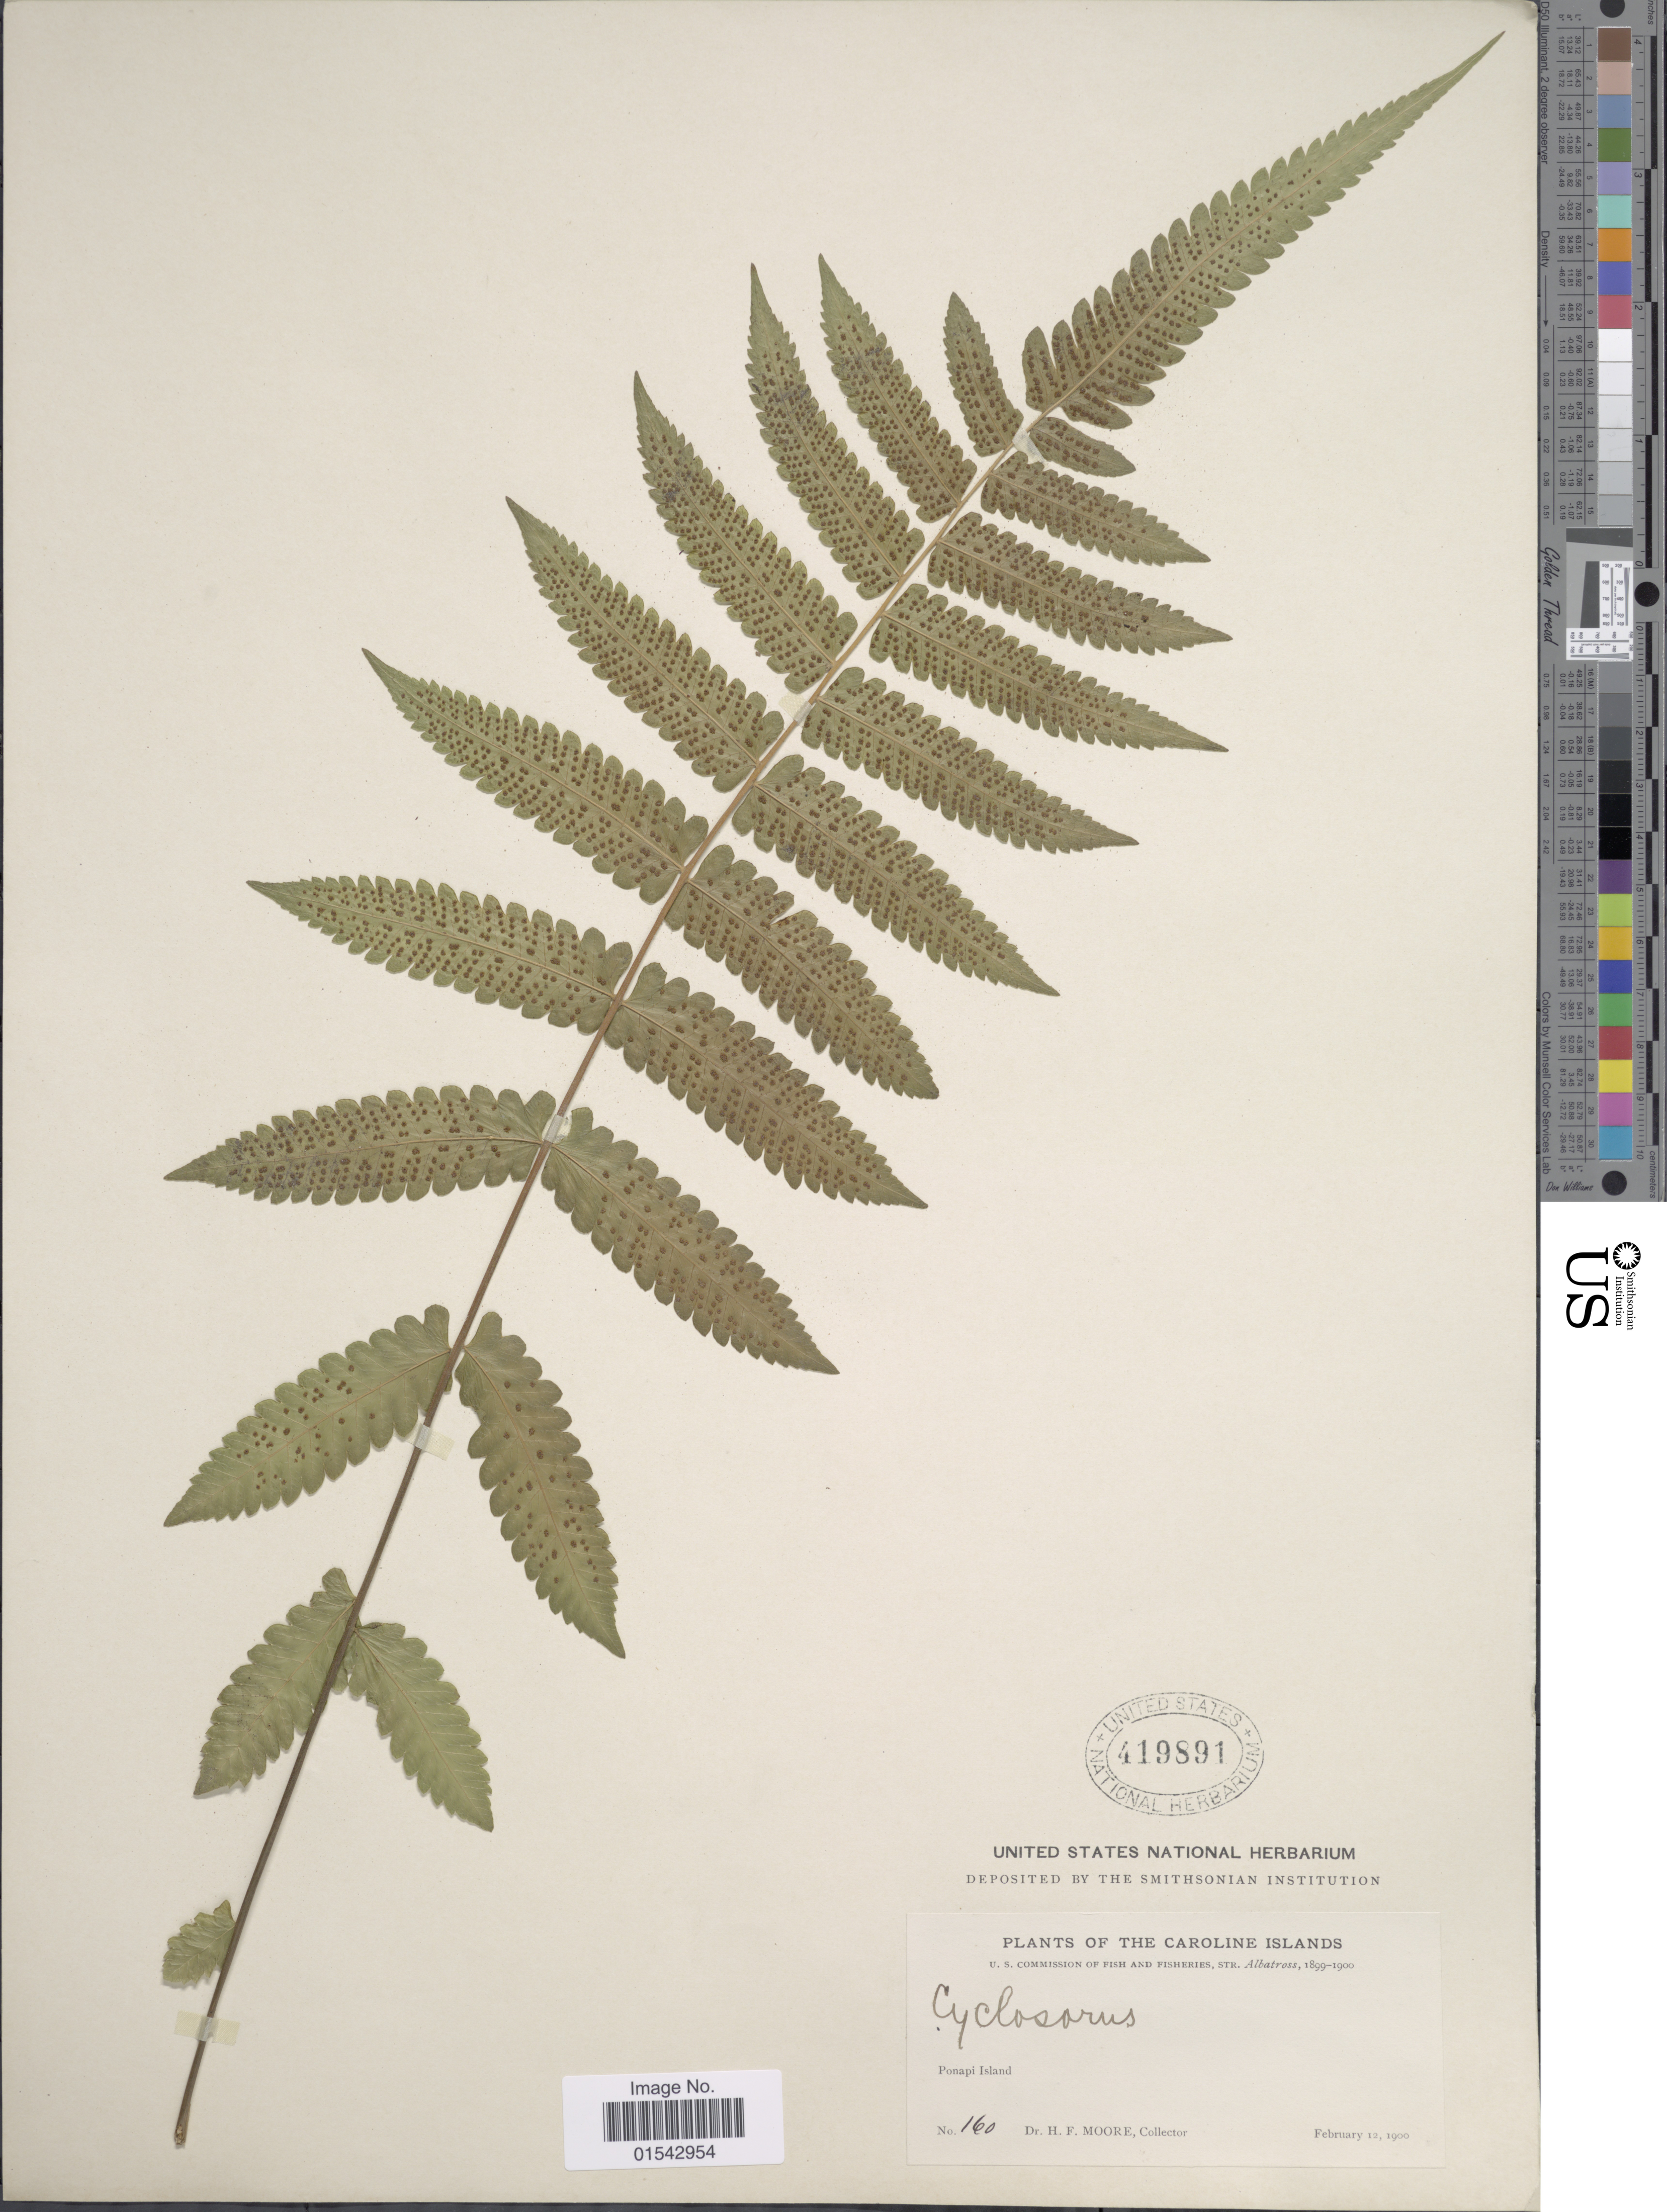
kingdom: Plantae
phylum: Tracheophyta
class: Polypodiopsida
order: Polypodiales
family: Thelypteridaceae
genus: Cyclosorus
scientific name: Cyclosorus sp.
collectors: H. F. Moore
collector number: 160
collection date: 1900-02-12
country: Micronesia, Federated States of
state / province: Pohnpei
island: Pohnpei [Ponape]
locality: Caroline Islands, Ponapi Island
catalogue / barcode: US 419891